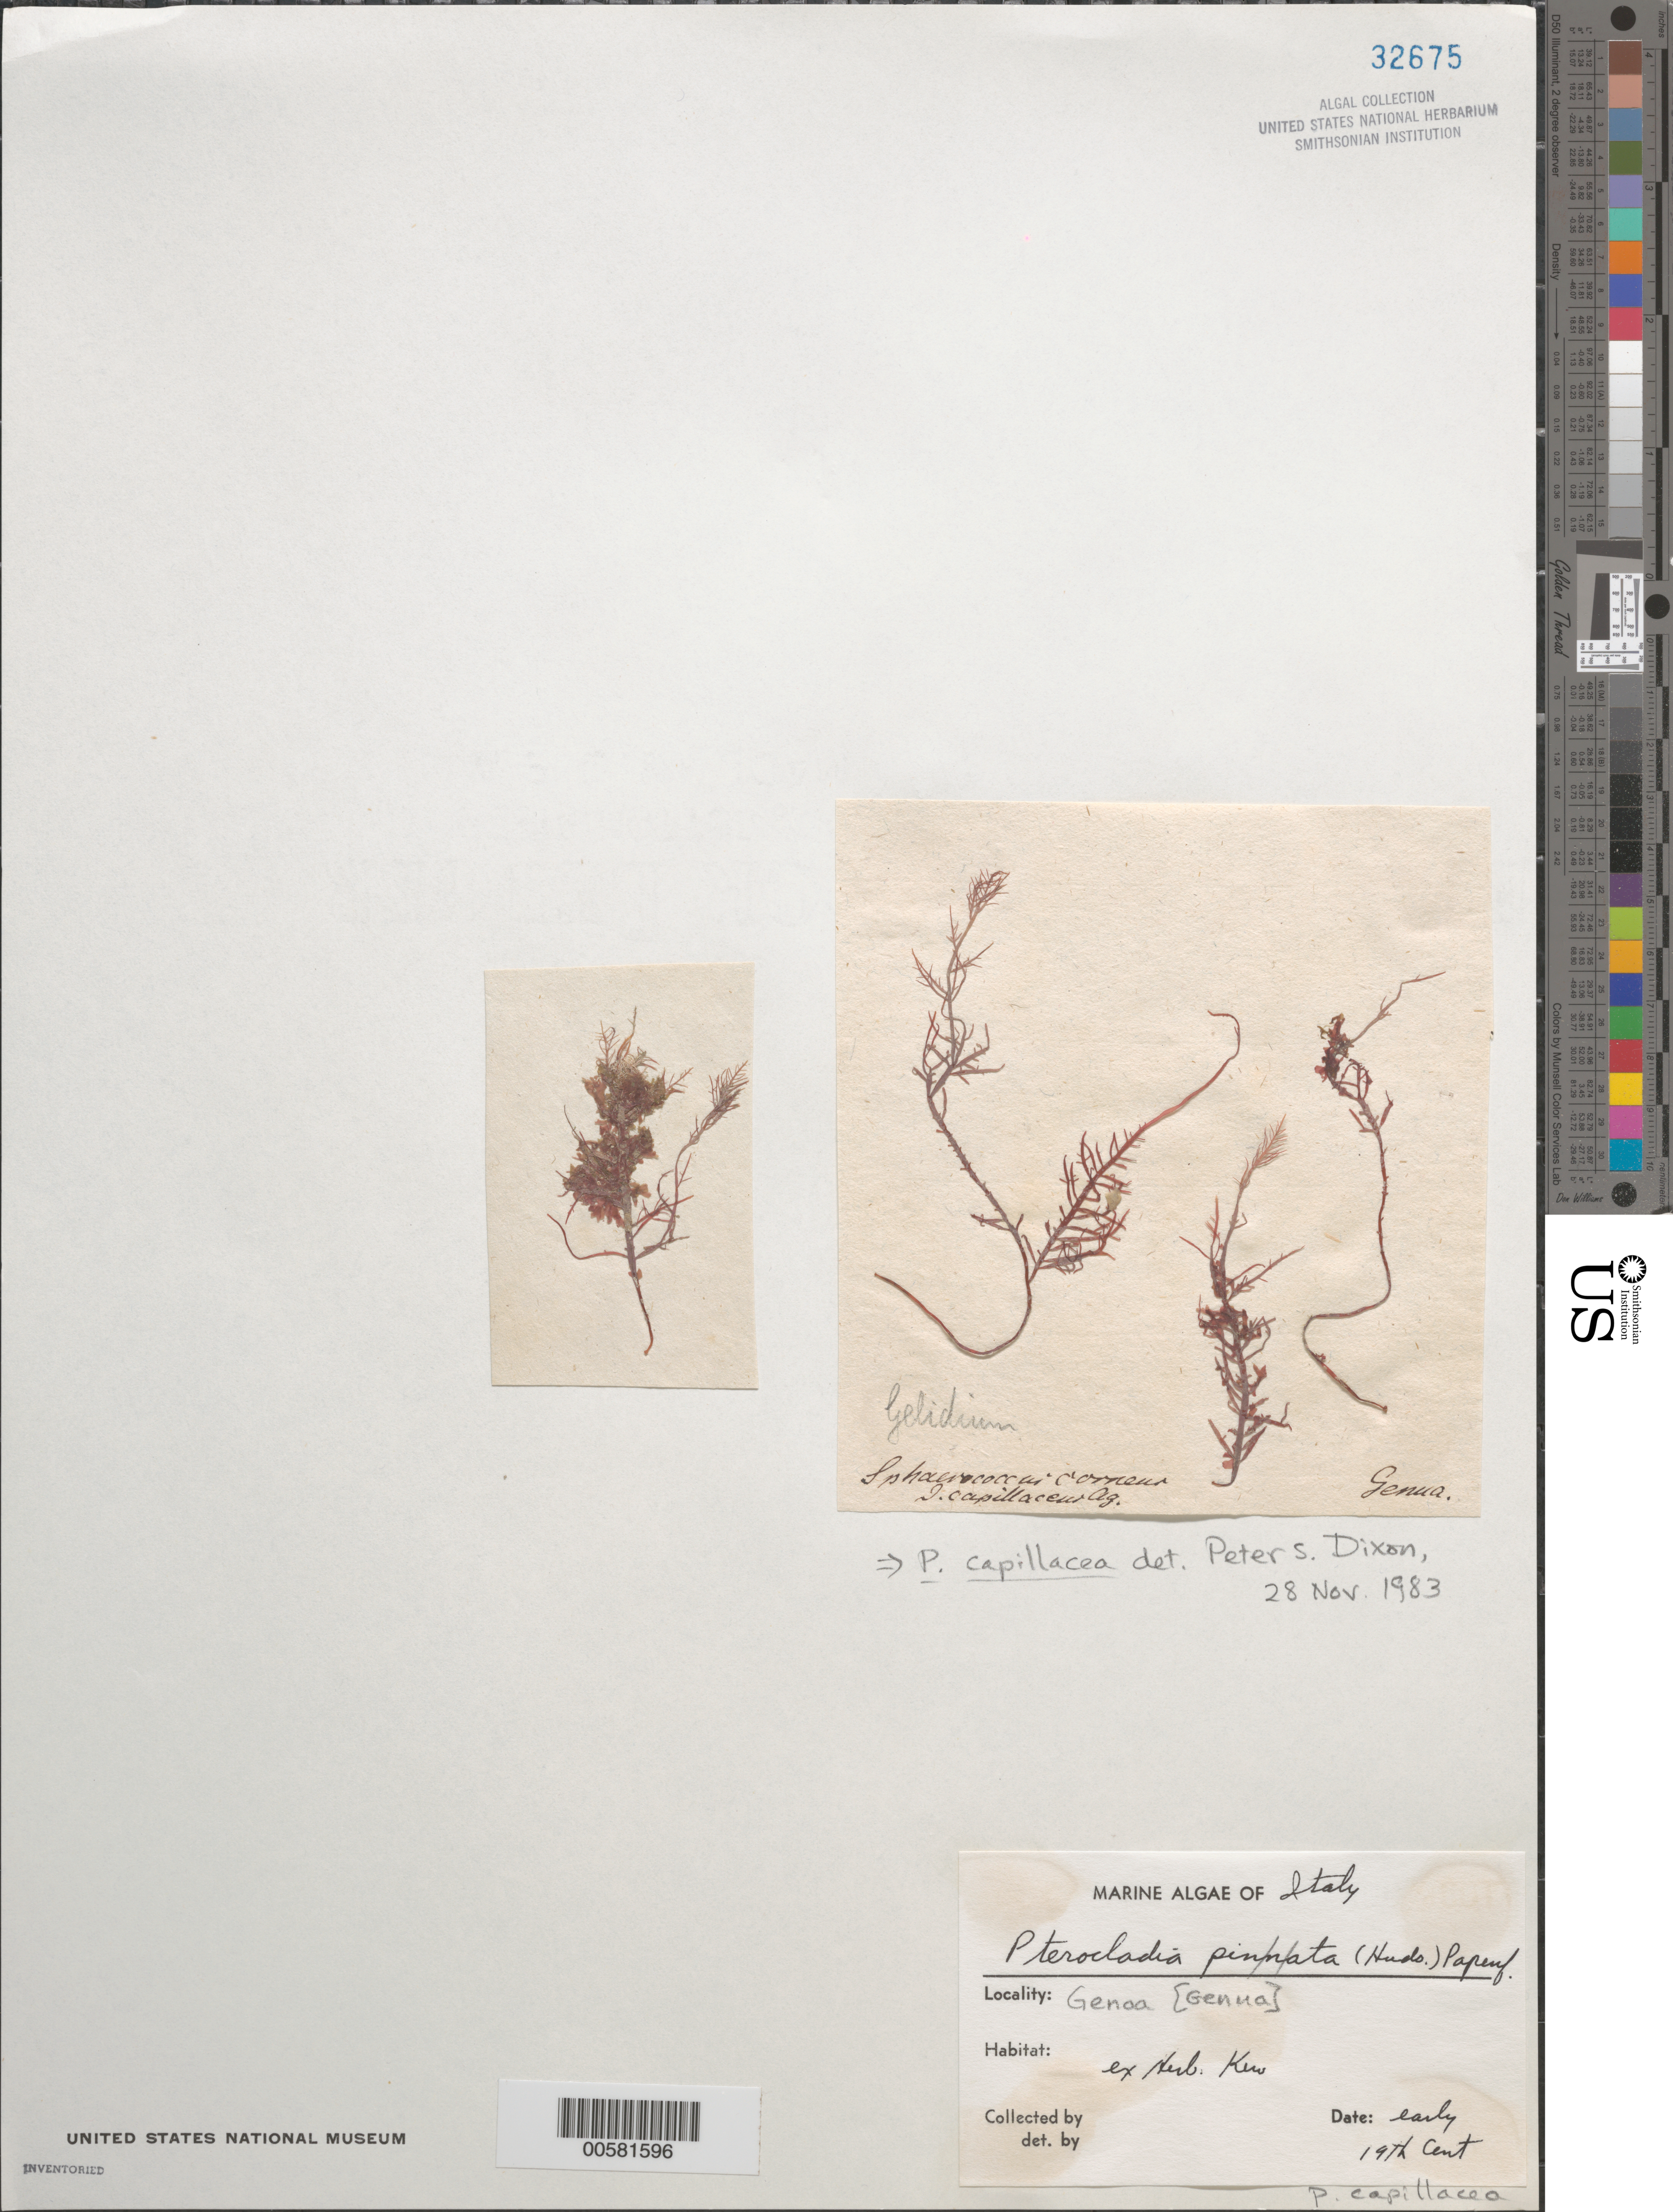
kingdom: Plantae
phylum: Rhodophyta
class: Florideophyceae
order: Gelidiales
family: Pterocladiaceae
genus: Pterocladiella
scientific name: Pterocladiella capillacea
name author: (S.G. Gmel.) Santelices & Hommers.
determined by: Algae name updating Project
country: Italy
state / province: Liguria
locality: Genoa (genua)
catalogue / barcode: US 32675